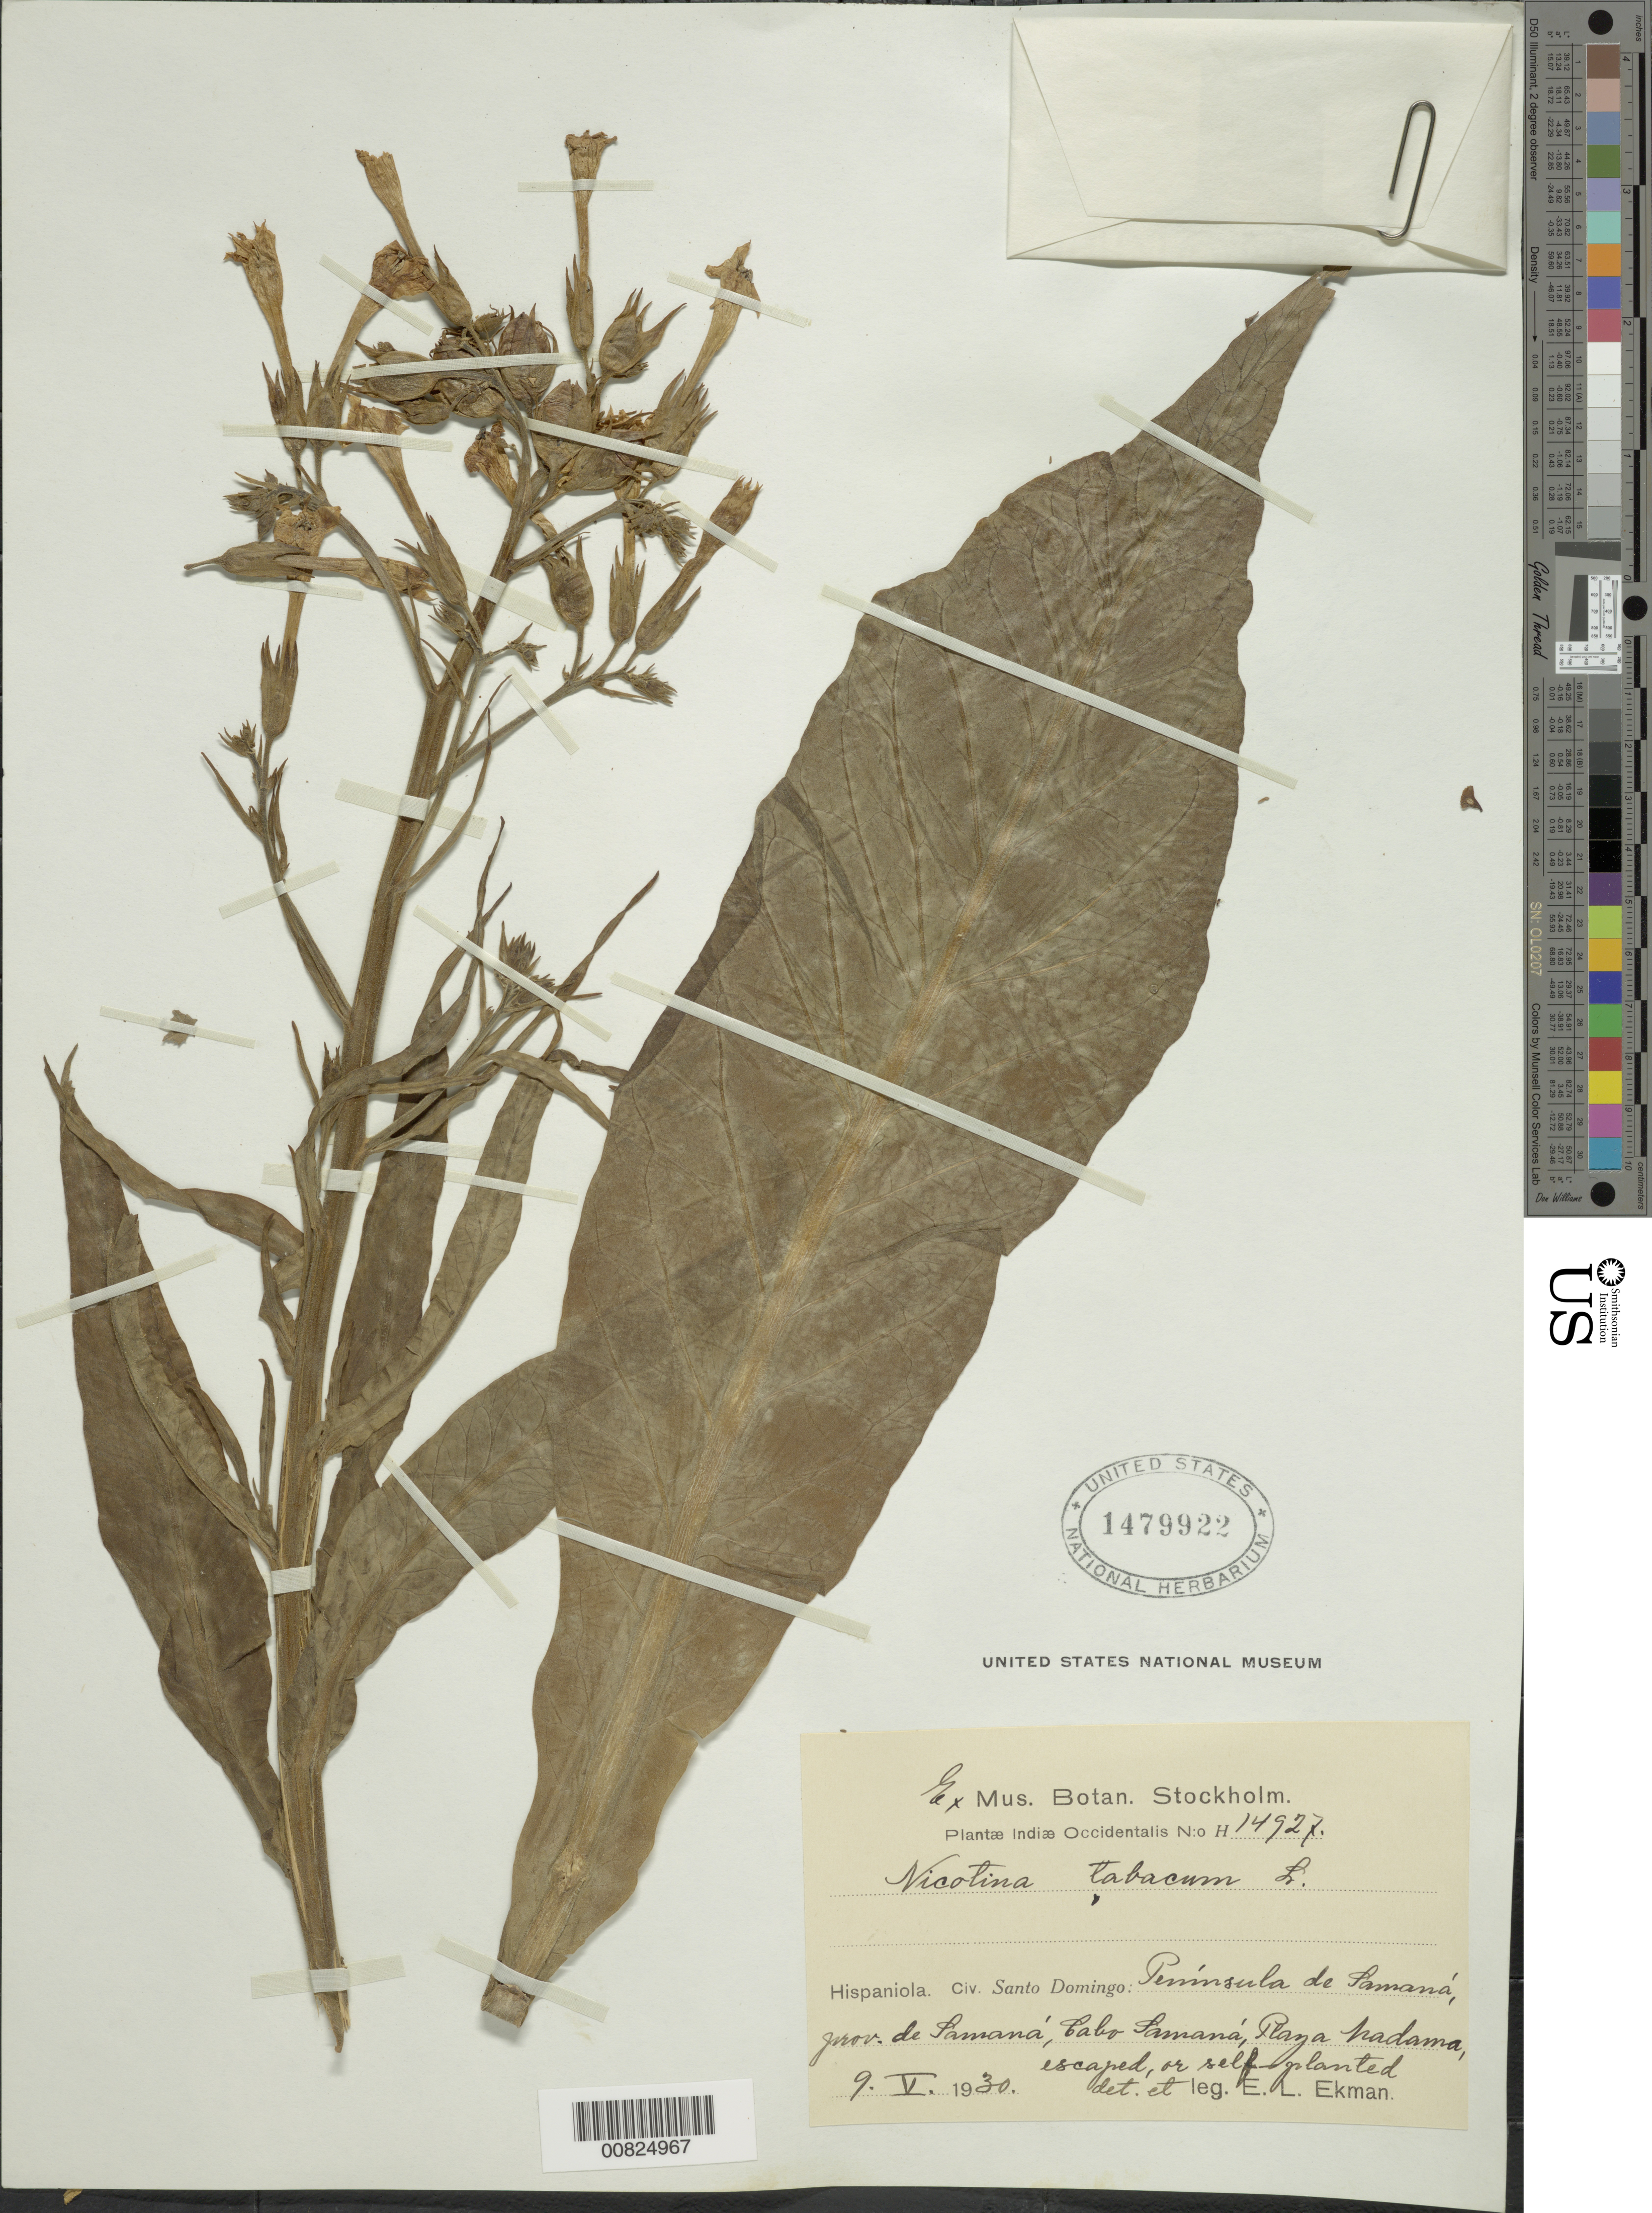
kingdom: Plantae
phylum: Tracheophyta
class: Magnoliopsida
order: Solanales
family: Solanaceae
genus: Nicotiana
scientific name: Nicotiana tabacum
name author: L.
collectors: E. L. Ekman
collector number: H 14927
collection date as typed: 09 May 1930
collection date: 1930-05-09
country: Dominican Republic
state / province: Samana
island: Hispaniola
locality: Peninsula de Samaná, Cabo Samaná Playa Hadama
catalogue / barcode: US 1479922